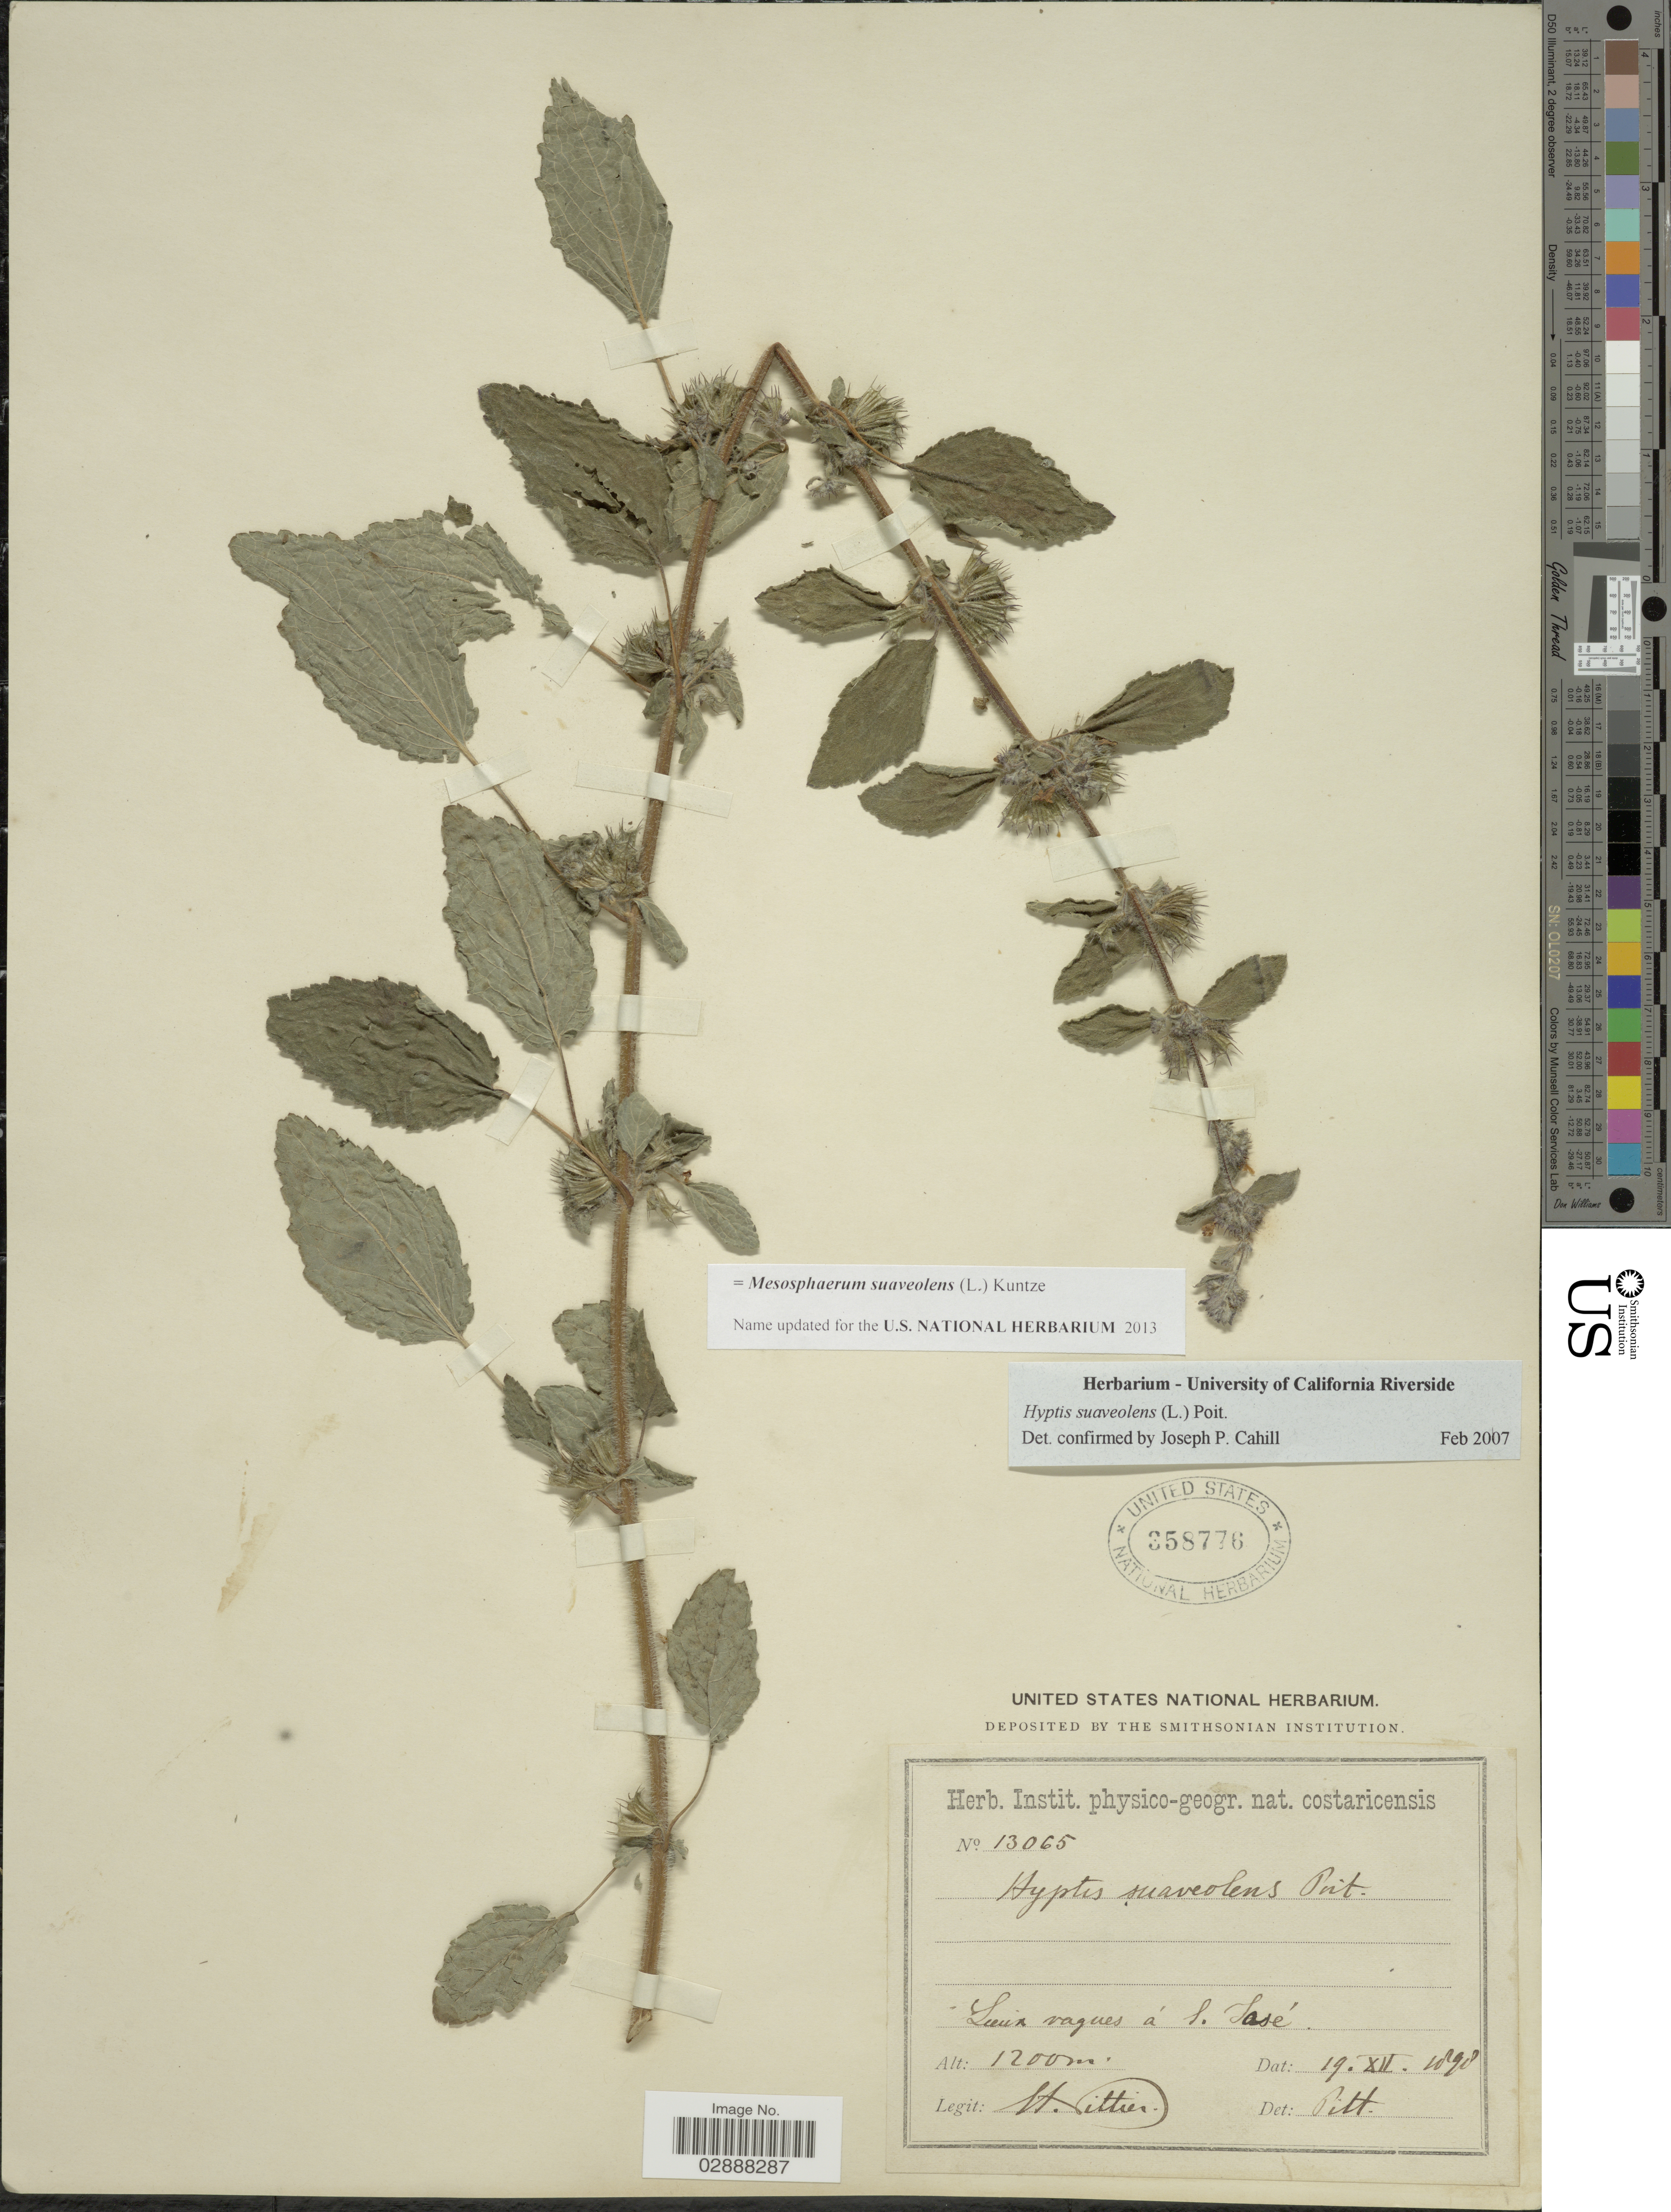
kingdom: Plantae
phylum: Tracheophyta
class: Magnoliopsida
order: Lamiales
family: Lamiaceae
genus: Mesosphaerum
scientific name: Mesosphaerum suaveolens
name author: (L.) Kuntze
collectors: H. F. Pittier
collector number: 13065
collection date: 1898-12-19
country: Costa Rica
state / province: San José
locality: Lieux vagues á S. José.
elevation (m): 1200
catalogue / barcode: US 358776